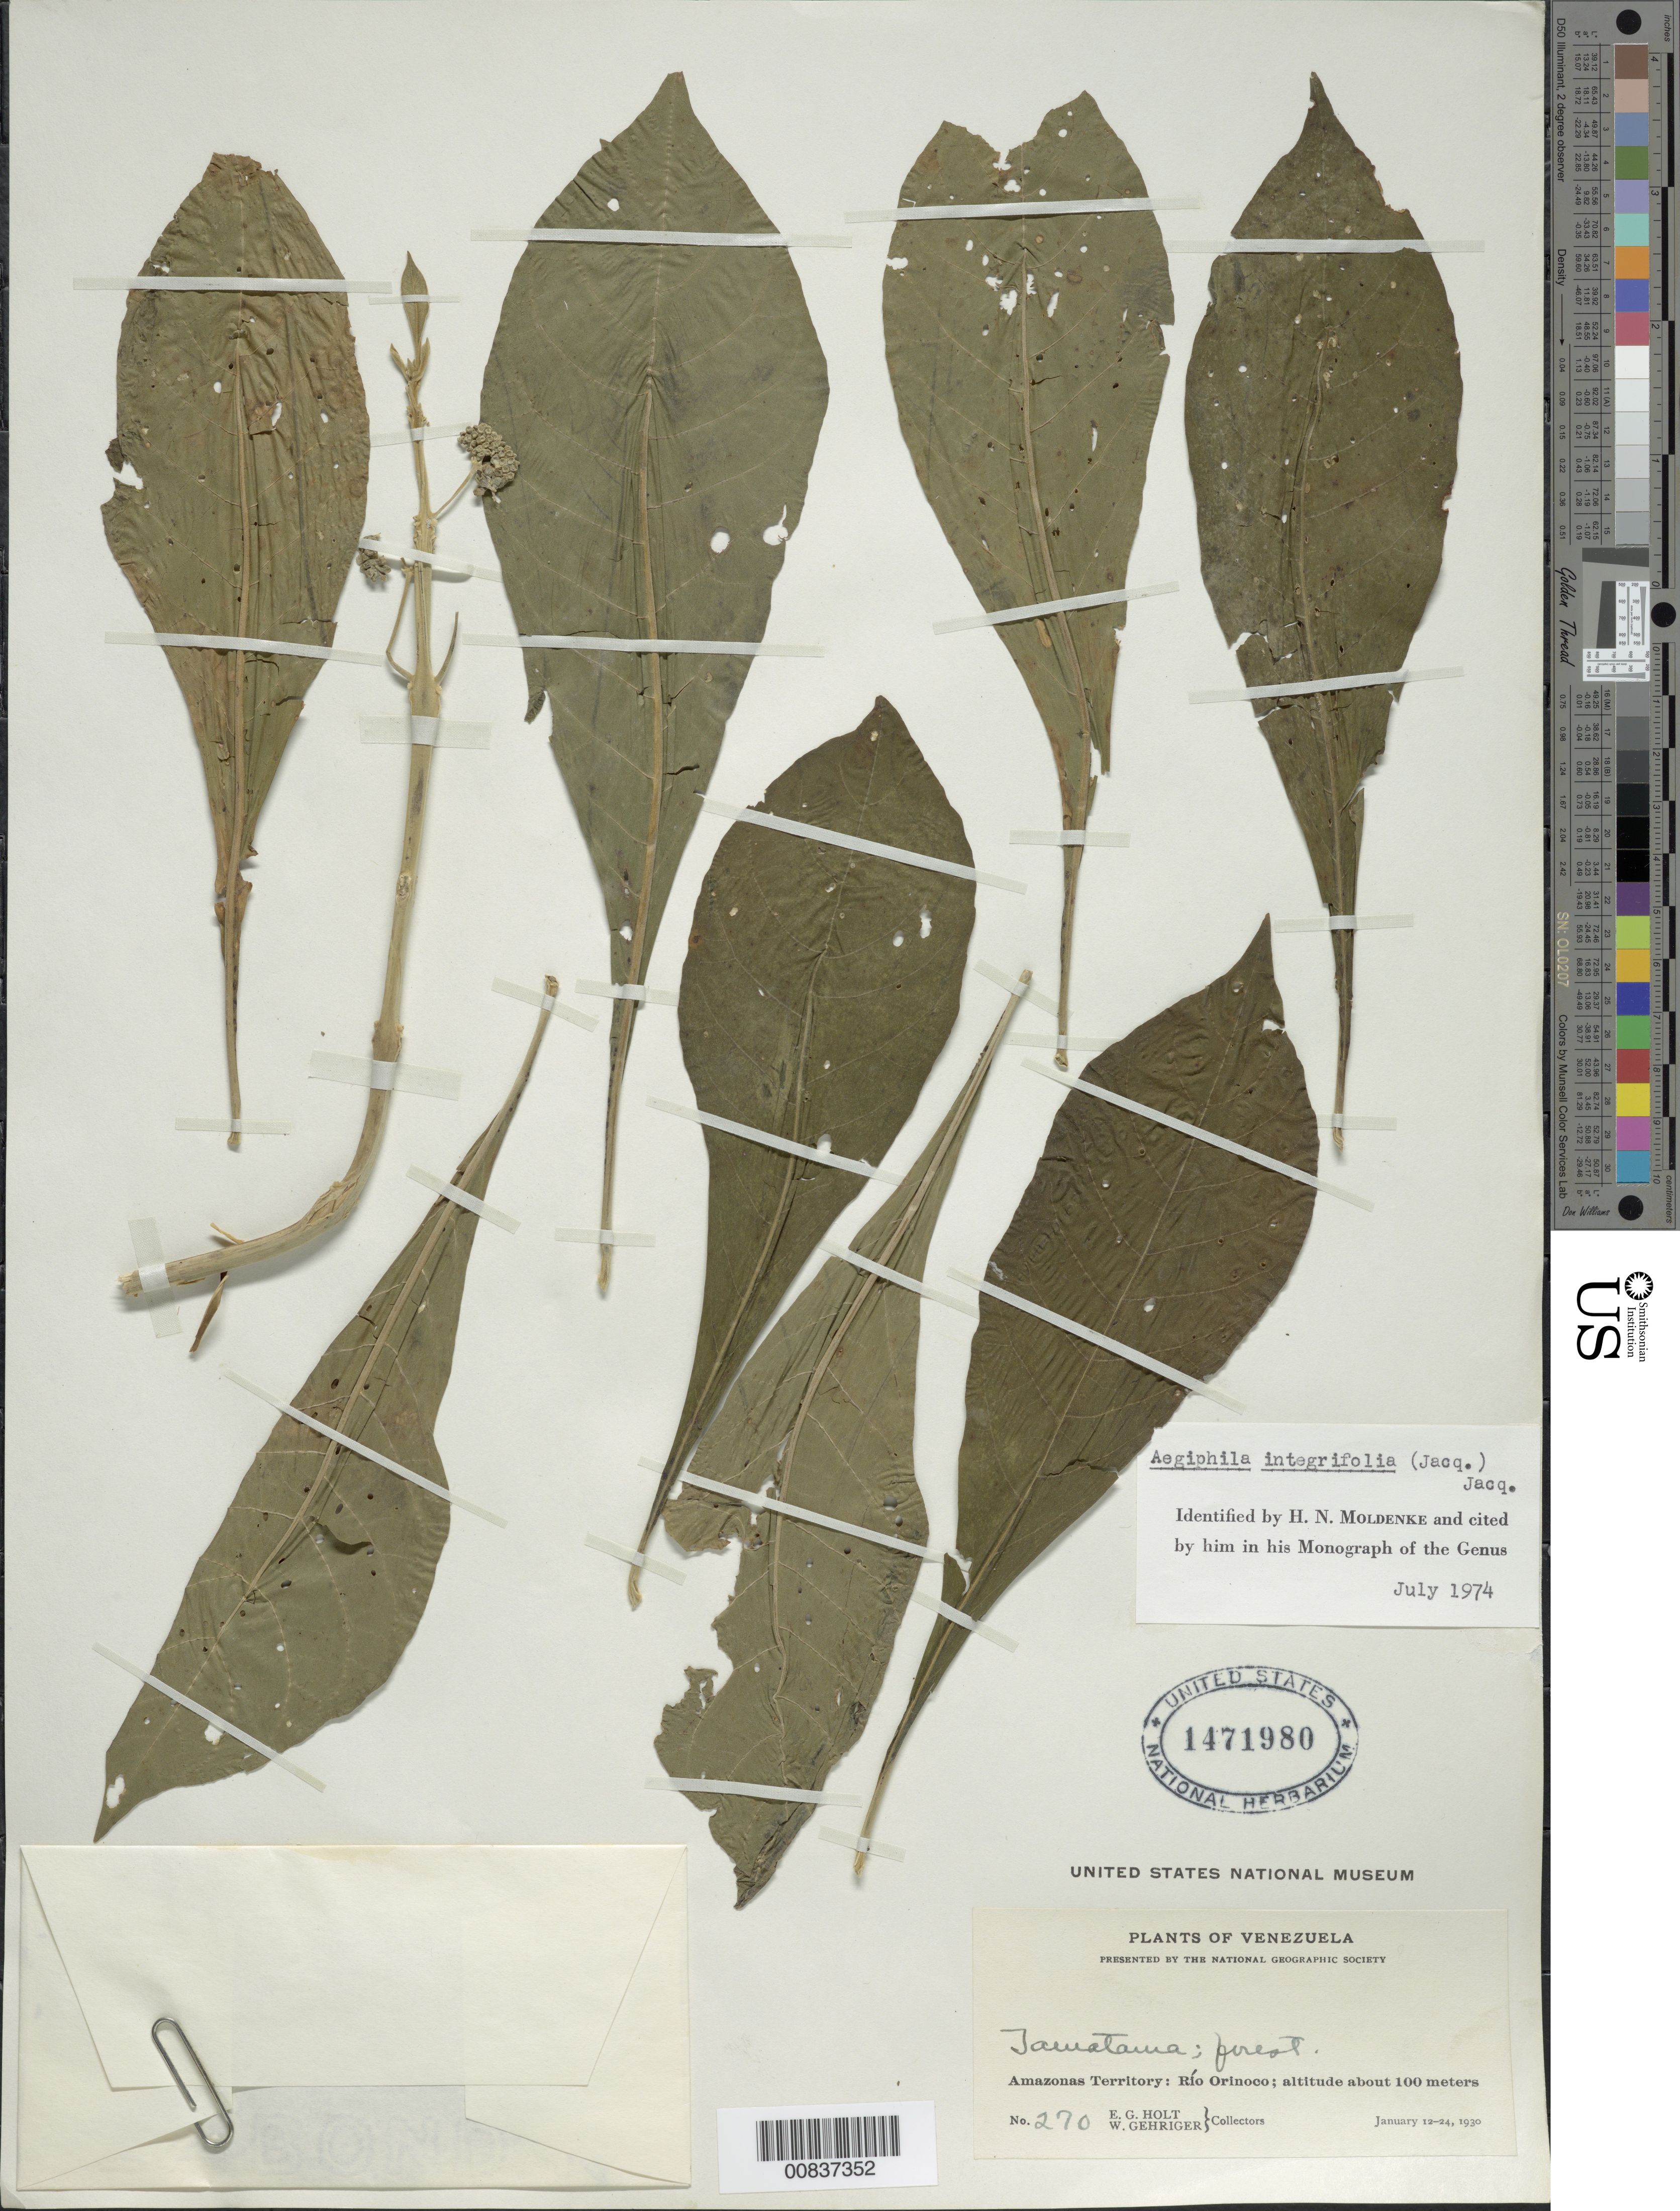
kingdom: Plantae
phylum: Tracheophyta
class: Magnoliopsida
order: Lamiales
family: Lamiaceae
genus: Aegiphila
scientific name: Aegiphila integrifolia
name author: (Jacq.) B.D. Jacks.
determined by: Moldenke, H. N.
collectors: E. Holt & W. Gehriger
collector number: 270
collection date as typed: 12-Jan-30 to 24-Jan-30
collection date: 1930-01-12/1930-01-24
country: Venezuela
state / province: Amazonas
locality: Tamatama, Alto Río Orinoco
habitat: Forest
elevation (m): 100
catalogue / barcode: US 1471980